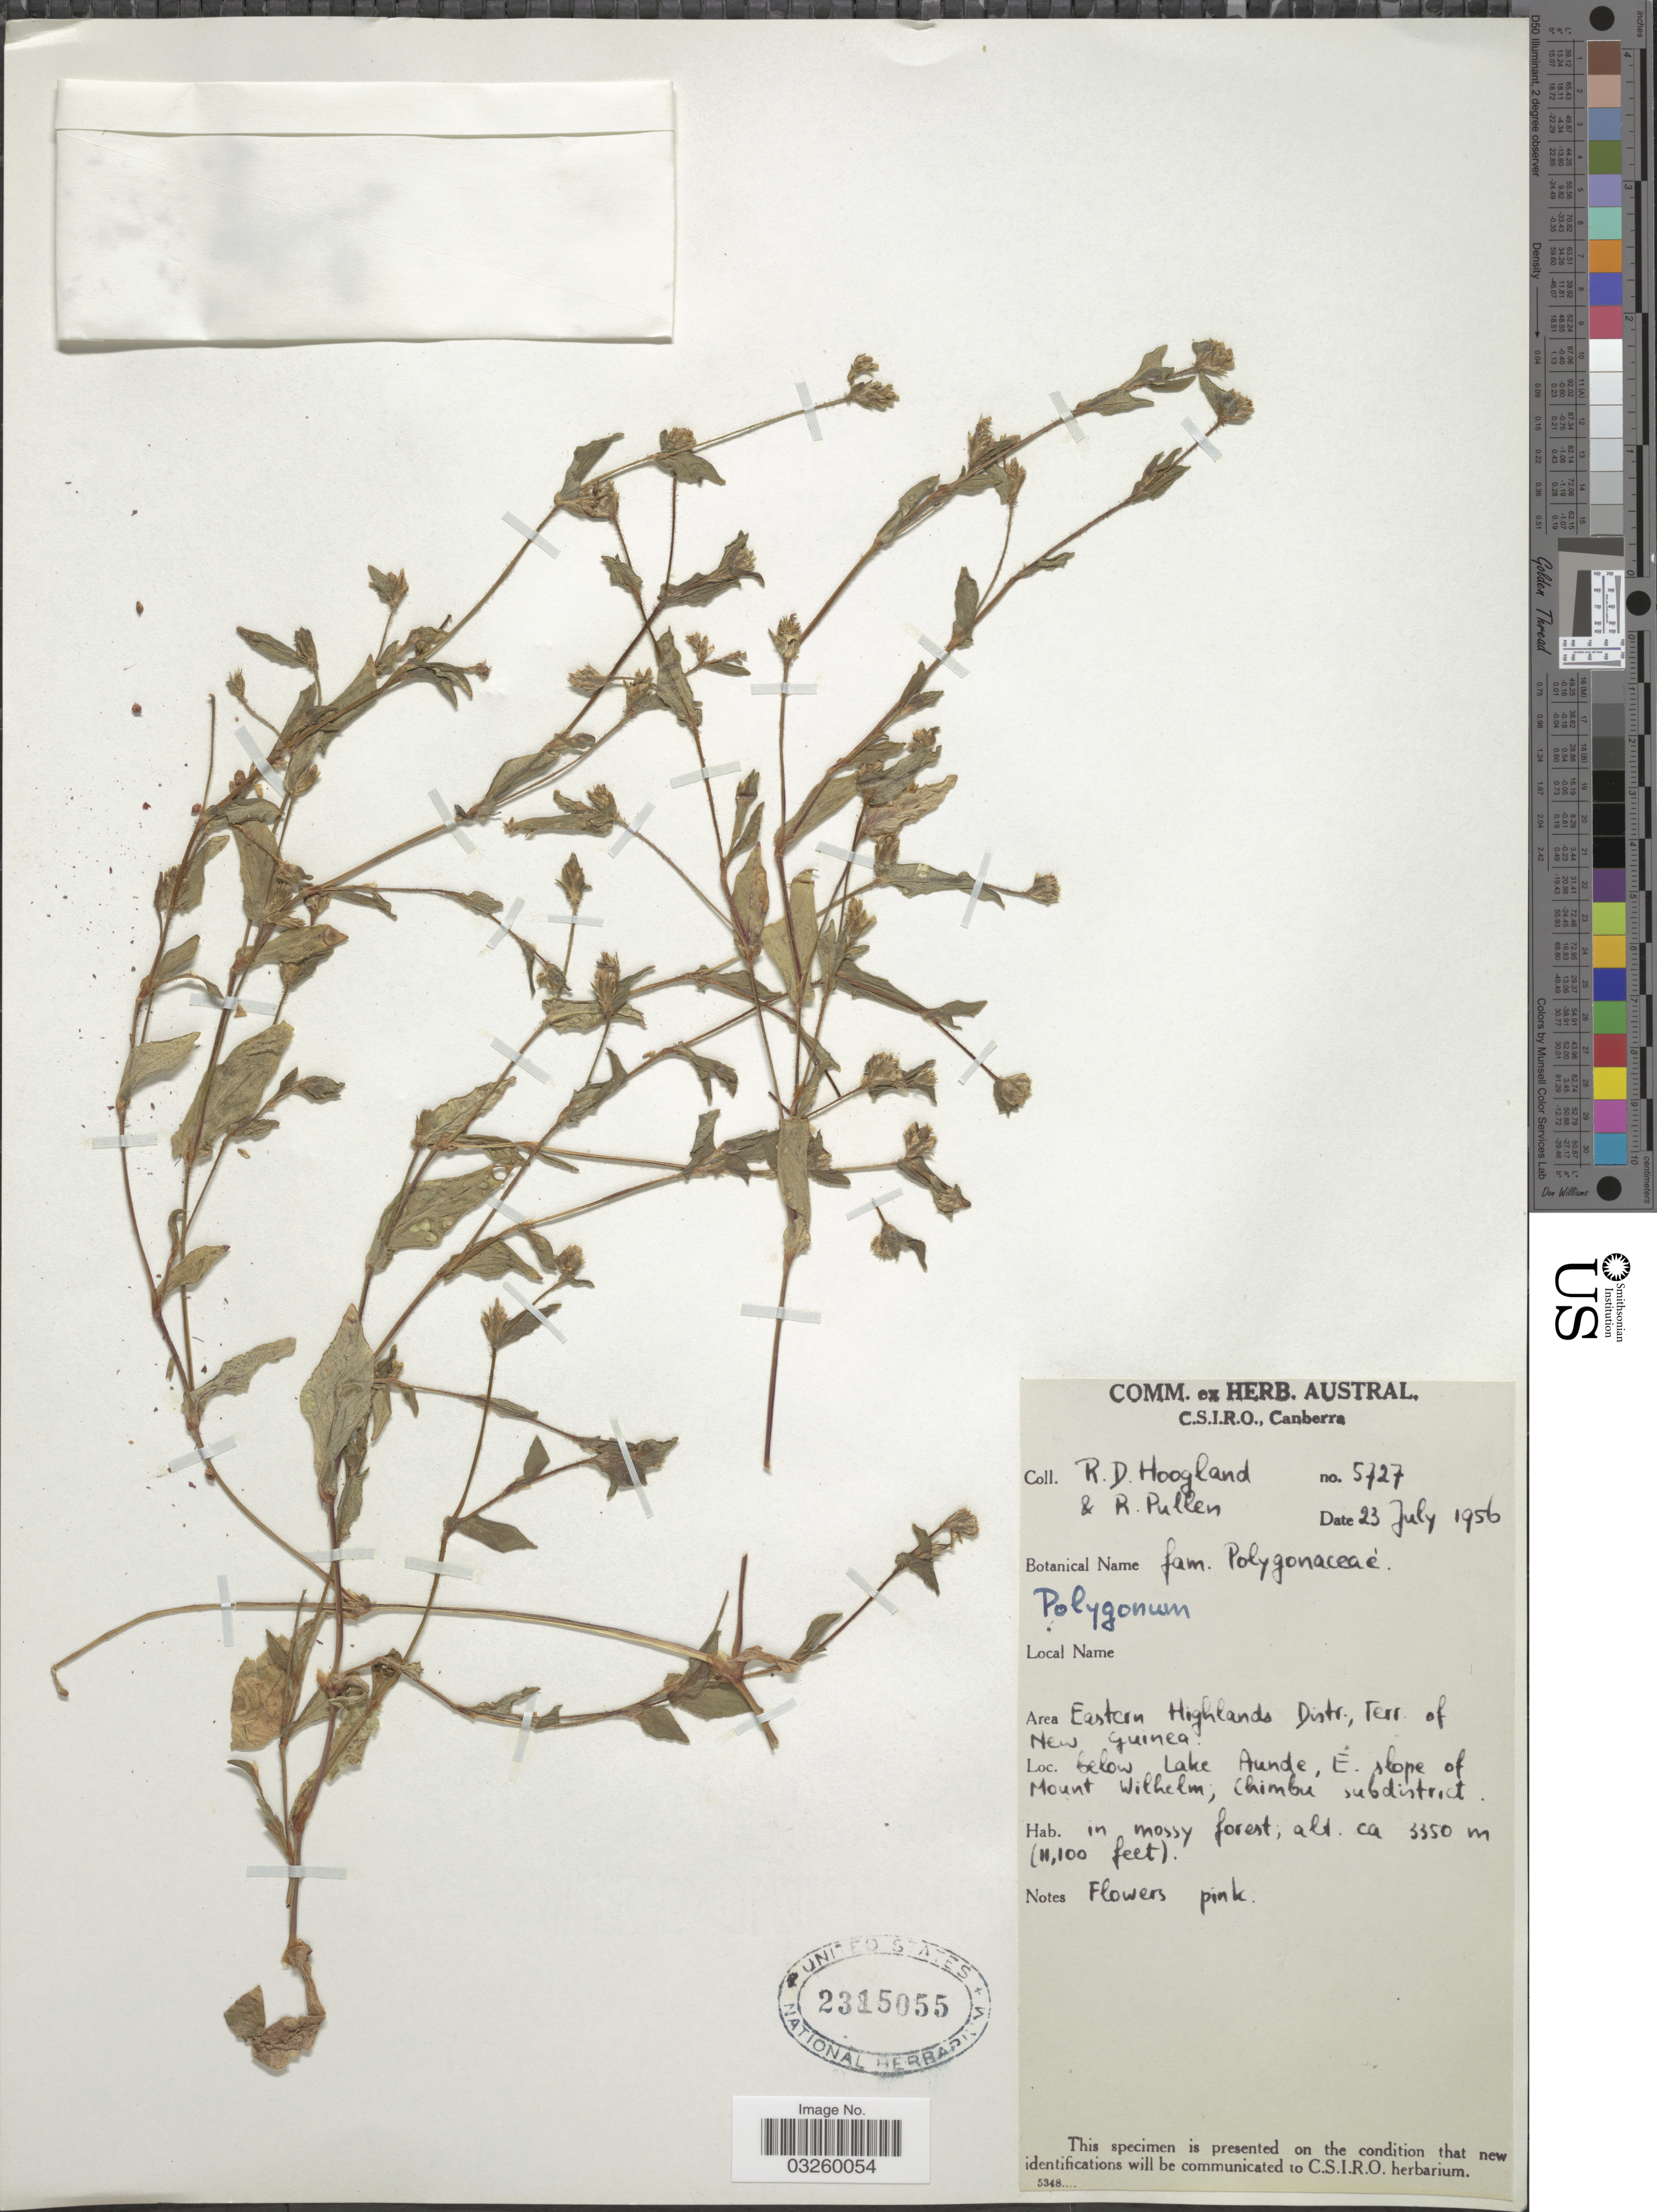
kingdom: Plantae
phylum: Tracheophyta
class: Magnoliopsida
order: Caryophyllales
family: Polygonaceae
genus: Persicaria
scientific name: Persicaria sp.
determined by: Wagner, W. L., (BOT), Smithsonian Institution - National Museum of Natural History (UNITED STATES)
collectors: R. D. Hoogland & R. Pullen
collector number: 5727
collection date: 1956-07-23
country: Papua New Guinea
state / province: Chimbu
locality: Area Eastern Highlands Distr., Terr. of New Guinea. Below Lake Aunde, E. slope of Mount Wilhelm, Chimbu subdistrict.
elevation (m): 3350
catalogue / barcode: US 2315055